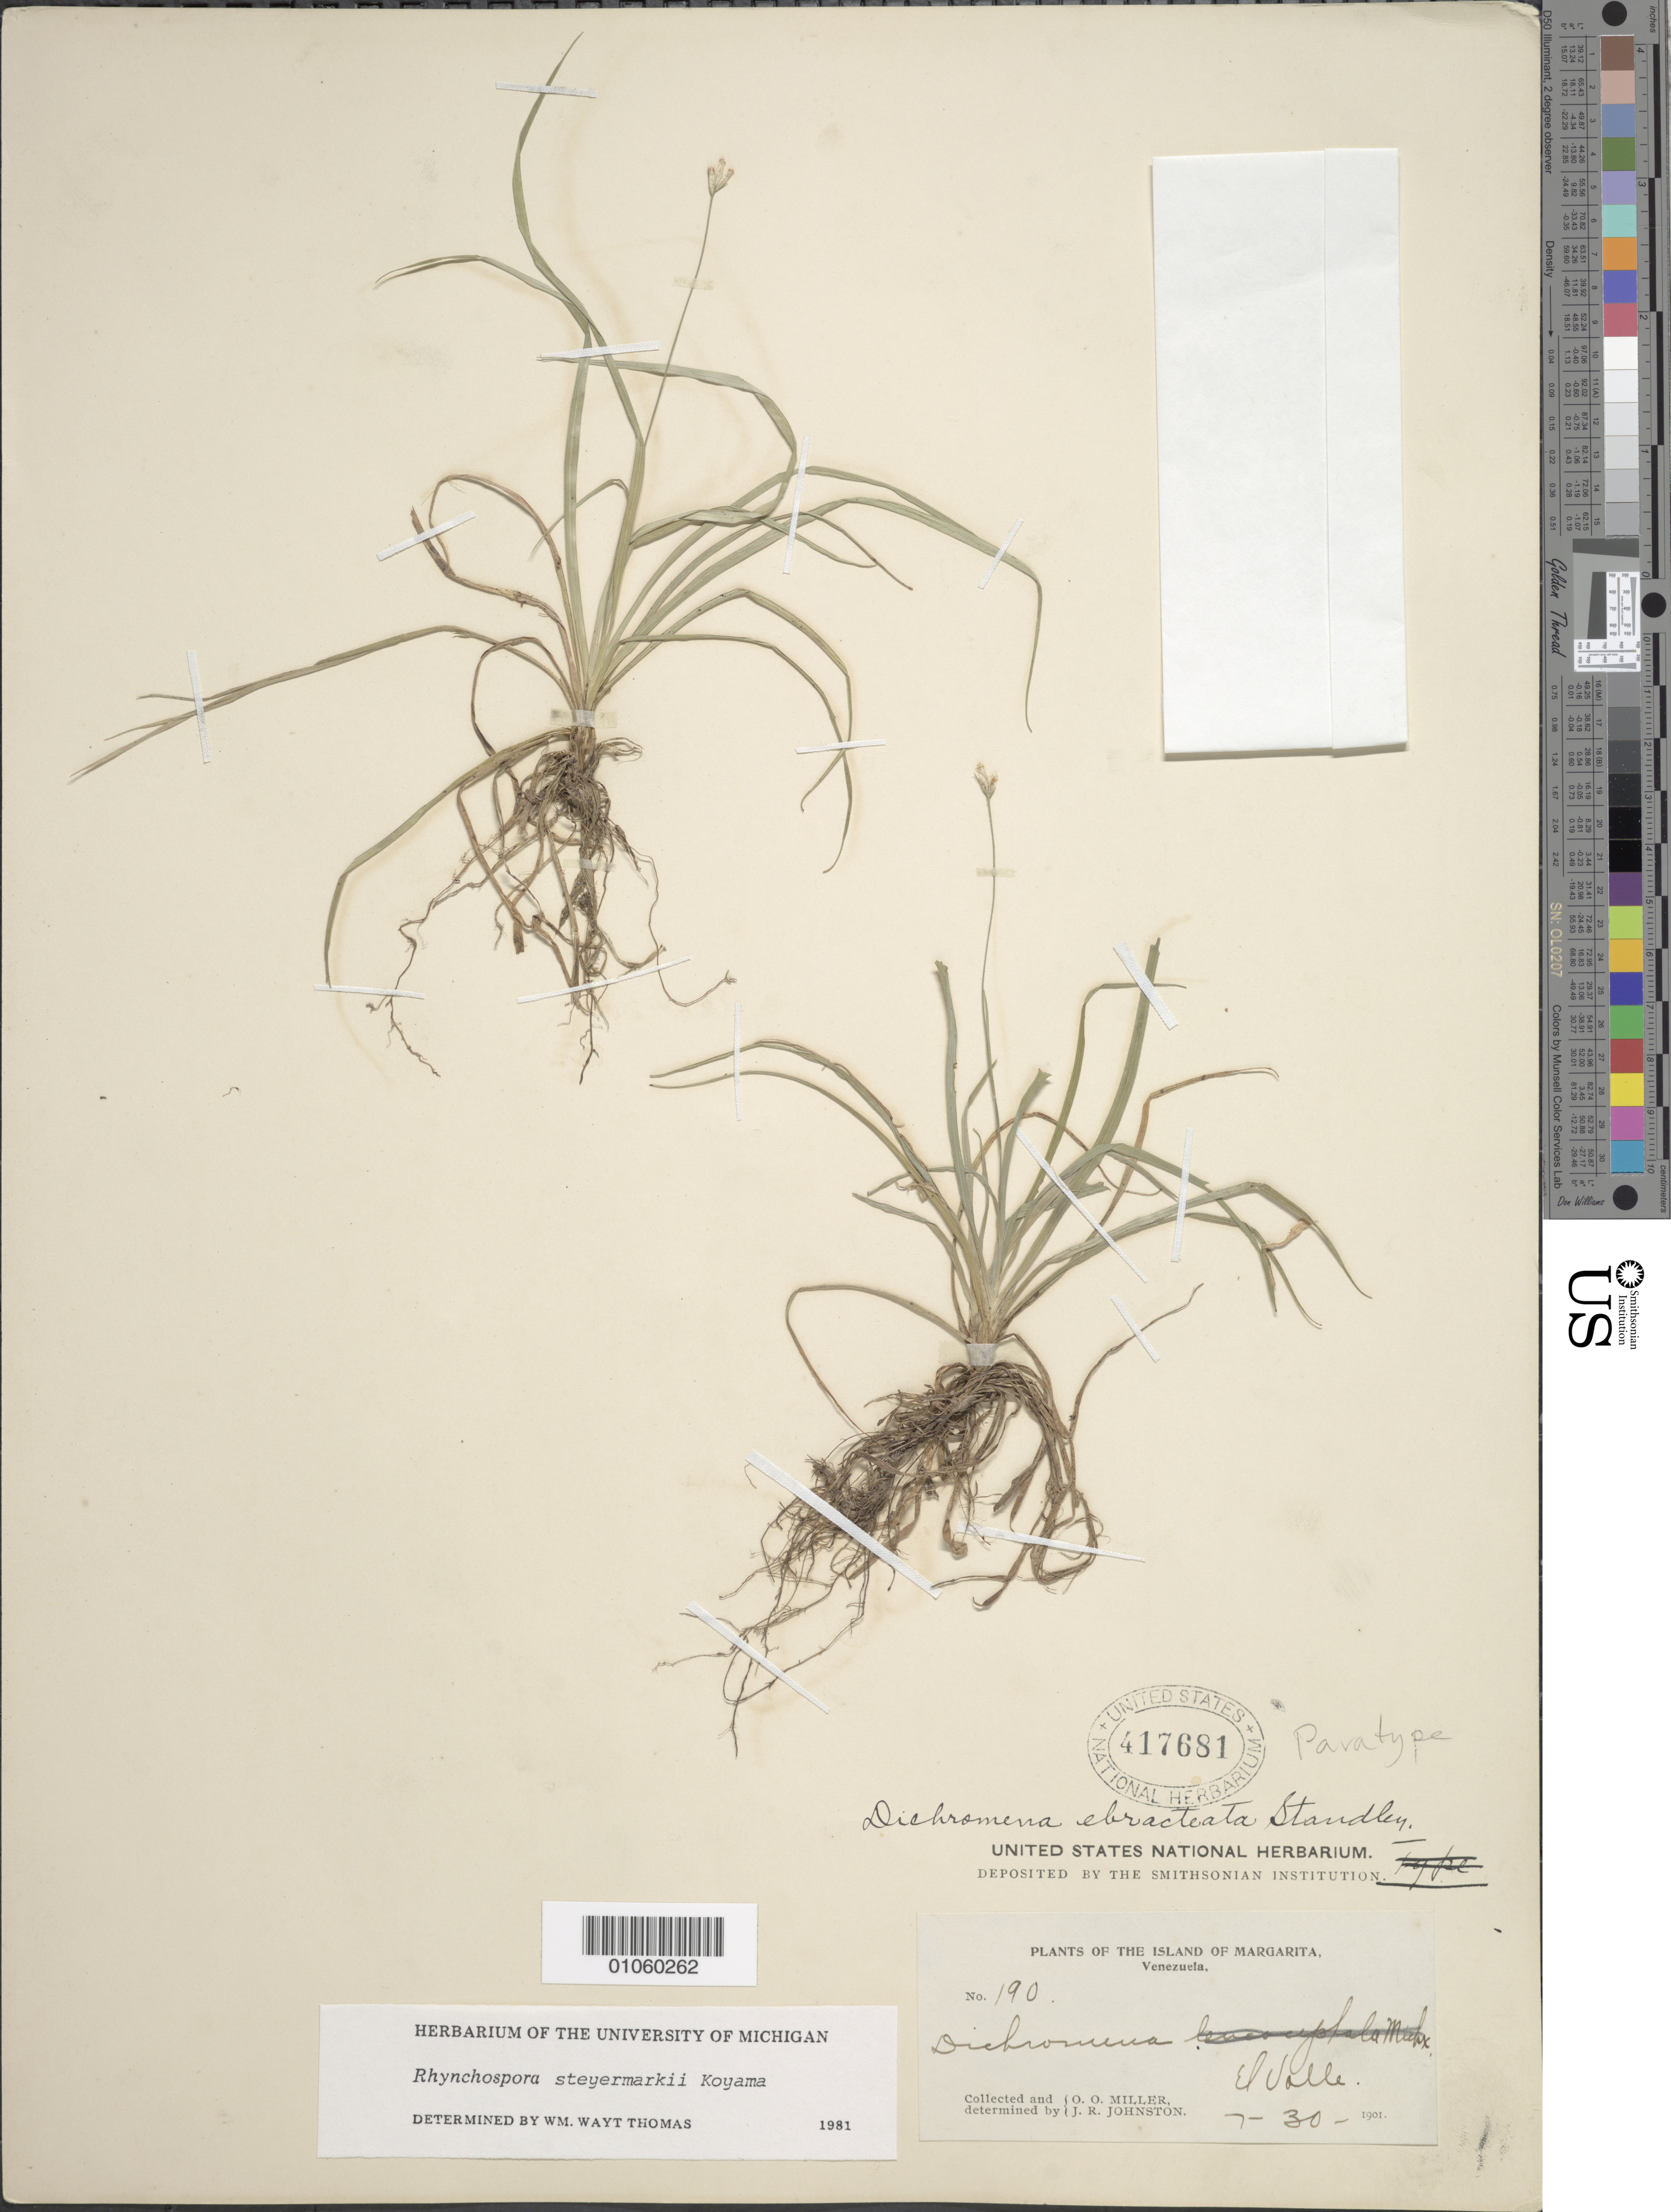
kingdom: Plantae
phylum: Tracheophyta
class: Liliopsida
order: Poales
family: Cyperaceae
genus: Rhynchospora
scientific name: Rhynchospora steyermarkii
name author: T. Koyama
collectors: O. O. Miller & J. Johnston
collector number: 190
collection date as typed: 30 Jul 1901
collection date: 1901-07-30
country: Venezuela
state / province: Nueva Esparta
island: Margarita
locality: El Valle.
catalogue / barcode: US 417681